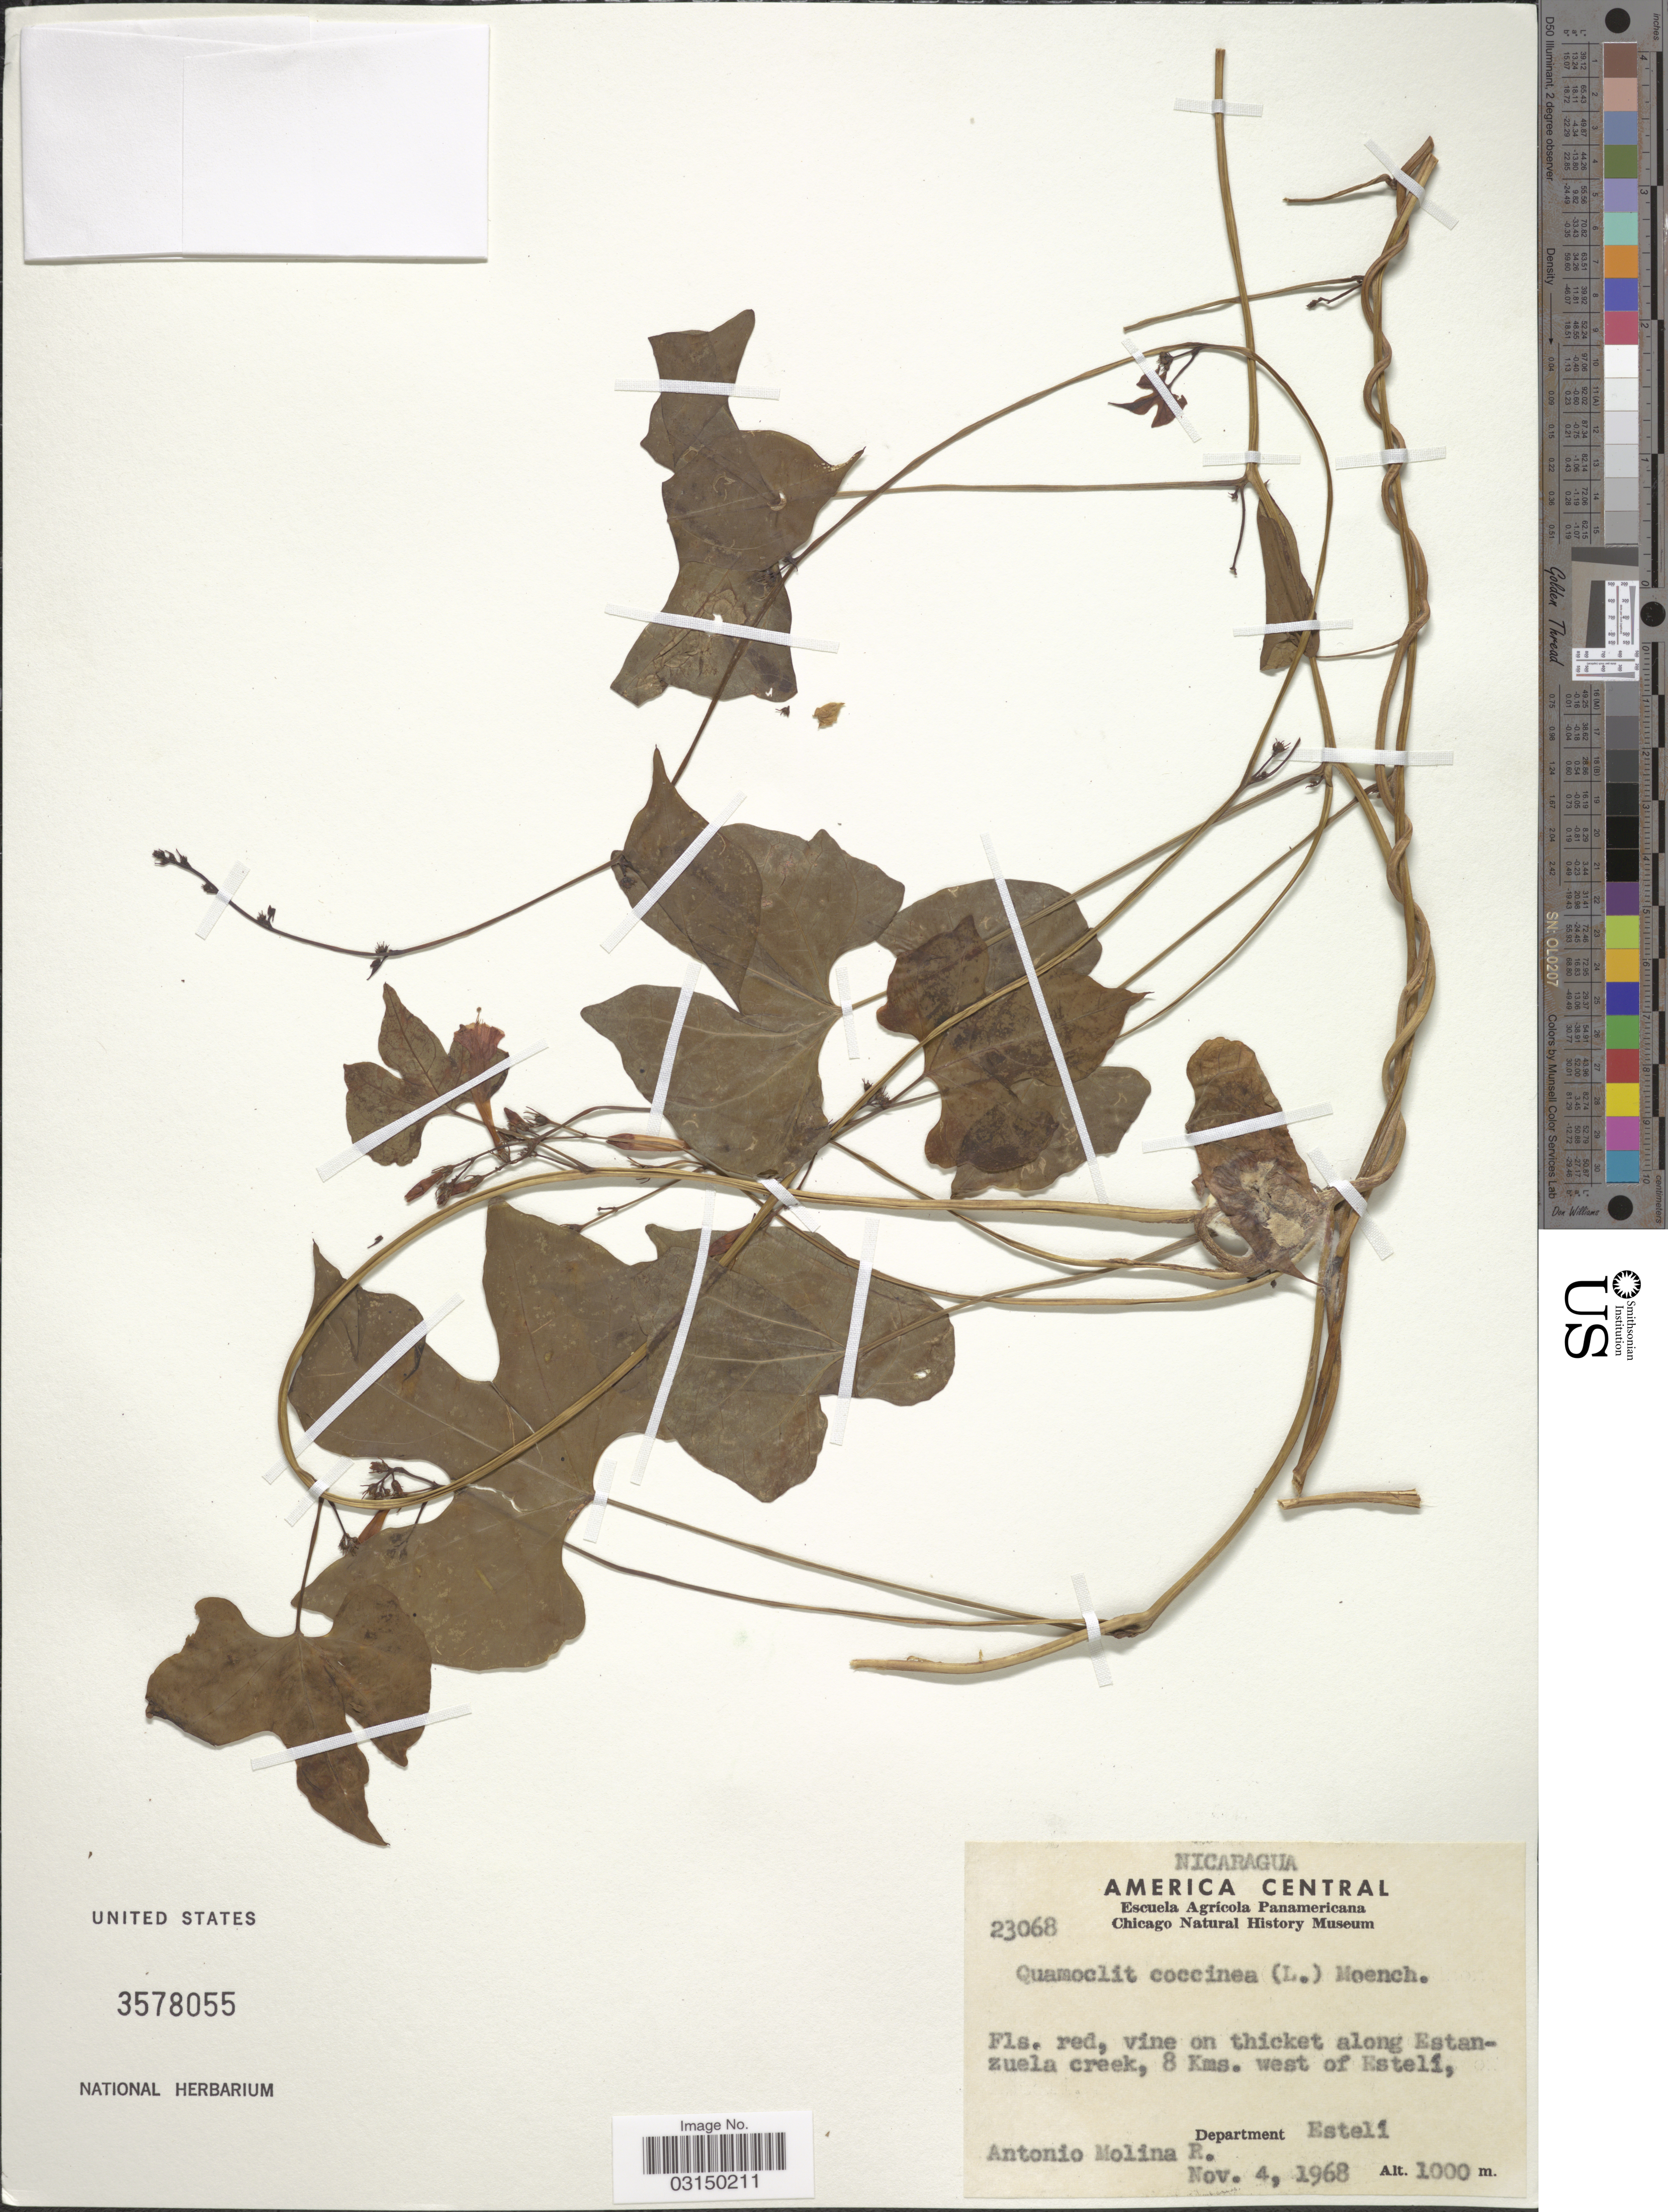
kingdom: Plantae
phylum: Tracheophyta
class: Magnoliopsida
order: Solanales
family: Convolvulaceae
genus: Ipomoea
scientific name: Ipomoea hederifolia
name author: L.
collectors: A. Molina R.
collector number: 23068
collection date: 1968-11-04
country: Nicaragua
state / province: Esteli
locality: Along Estanzuela creek, 8 Kms. west of Estelí, Department Estelí.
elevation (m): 1000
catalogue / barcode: US 3578055